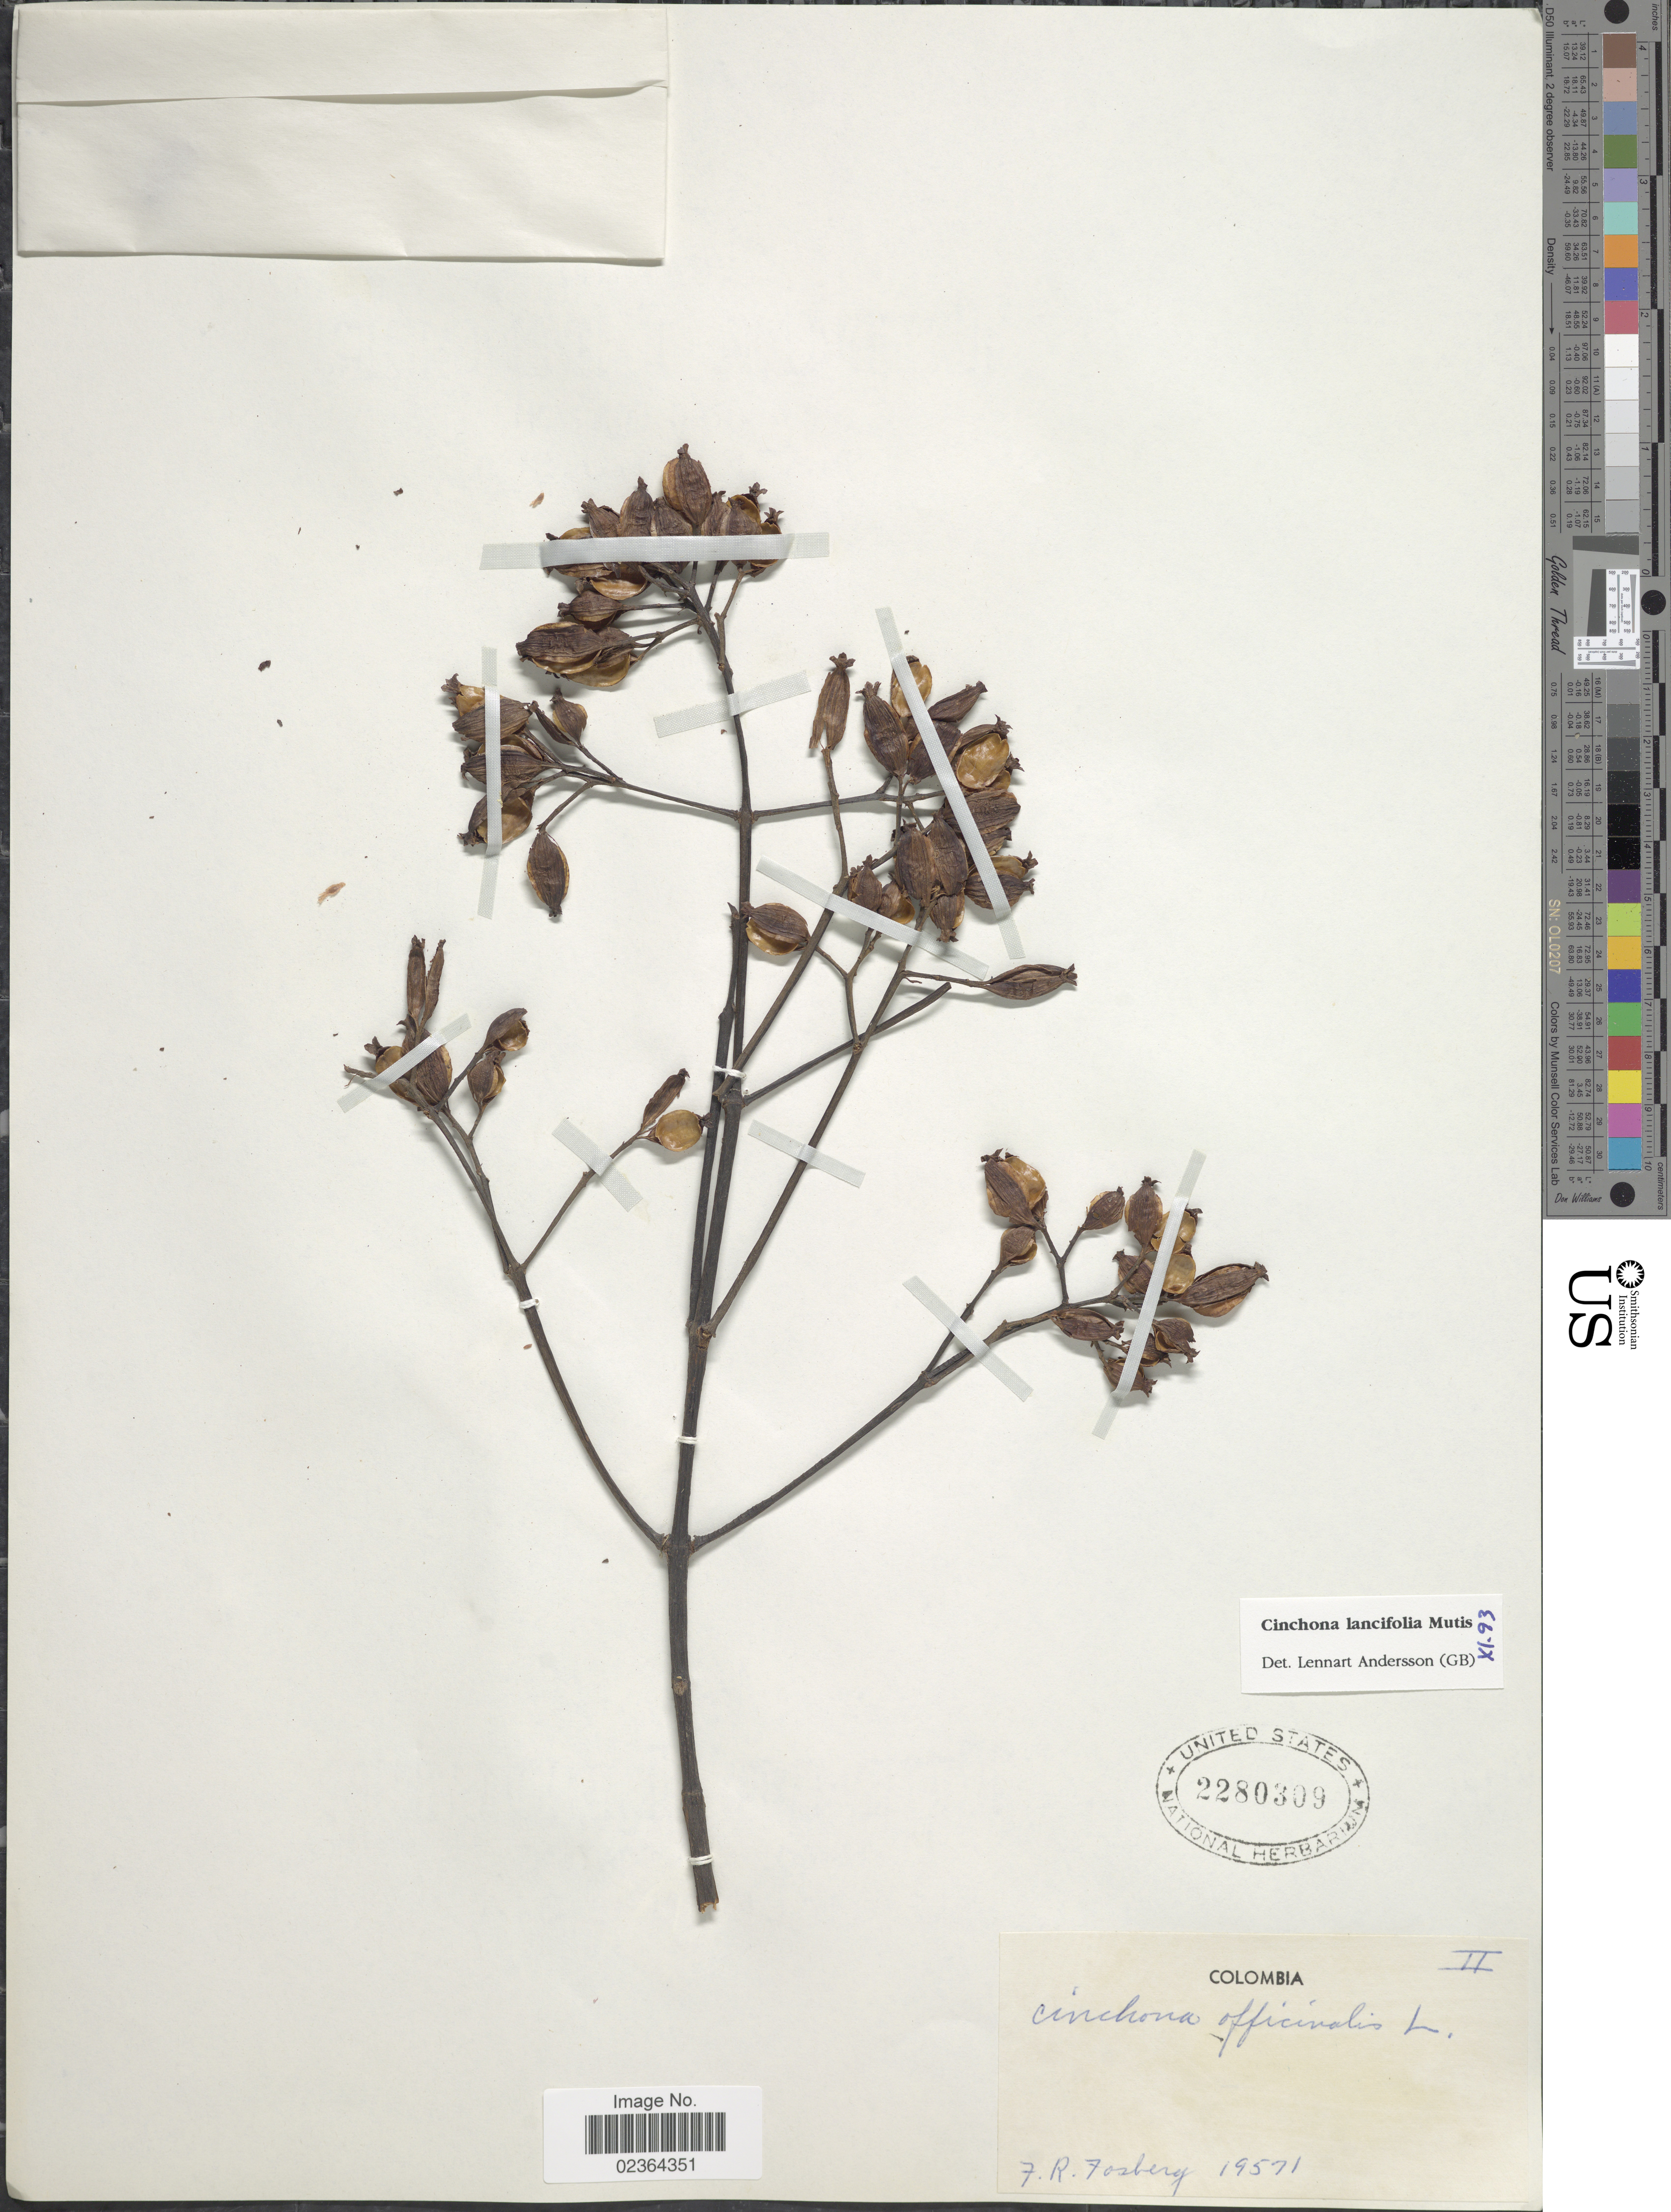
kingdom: Plantae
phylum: Tracheophyta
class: Magnoliopsida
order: Gentianales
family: Rubiaceae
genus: Cinchona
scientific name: Cinchona lancifolia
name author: Mutis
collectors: F. R. Fosberg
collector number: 19571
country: Colombia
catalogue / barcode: US 2280309